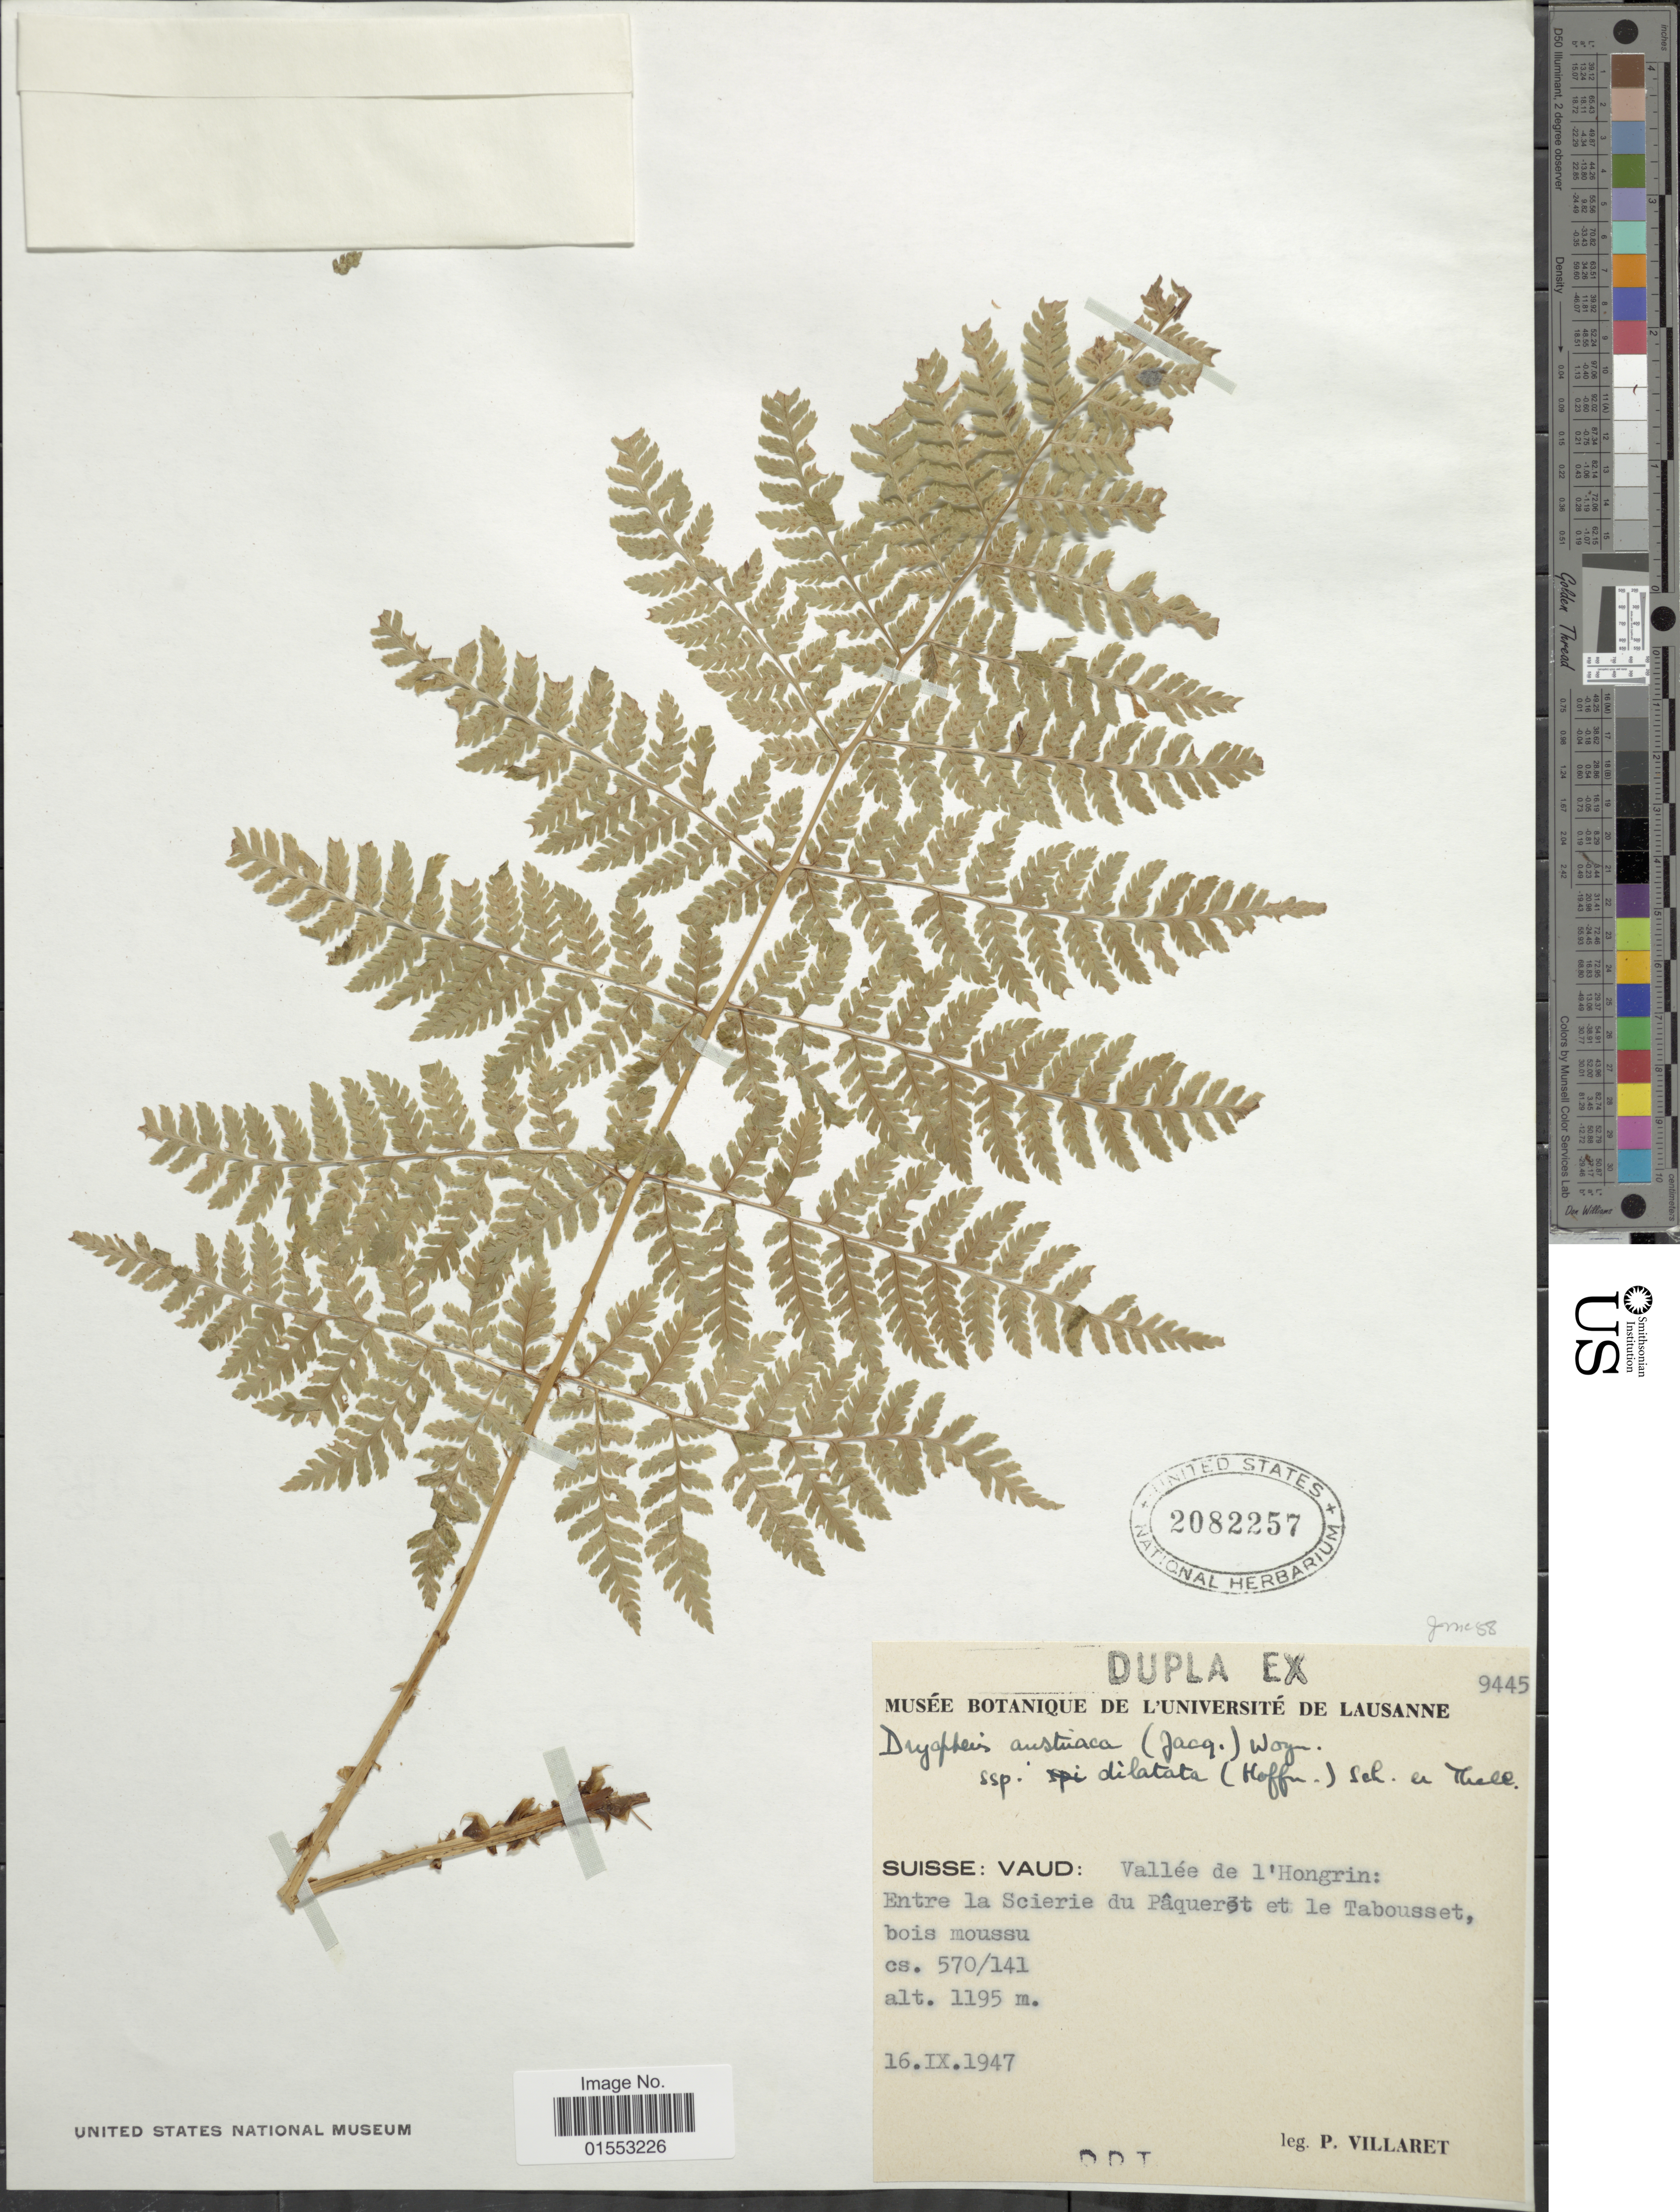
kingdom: Plantae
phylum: Tracheophyta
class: Polypodiopsida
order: Polypodiales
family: Dryopteridaceae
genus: Dryopteris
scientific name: Dryopteris dilatata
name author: (Hoffm.) A. Gray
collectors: P. Villaret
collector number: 9445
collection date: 1947-09-16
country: Switzerland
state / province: Vaud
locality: Suisse: Vaud: Vallee de l' Hongrin: Entre la Scierie du Paquerot et le Tabousset, bois moussu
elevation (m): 1195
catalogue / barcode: US 2082257